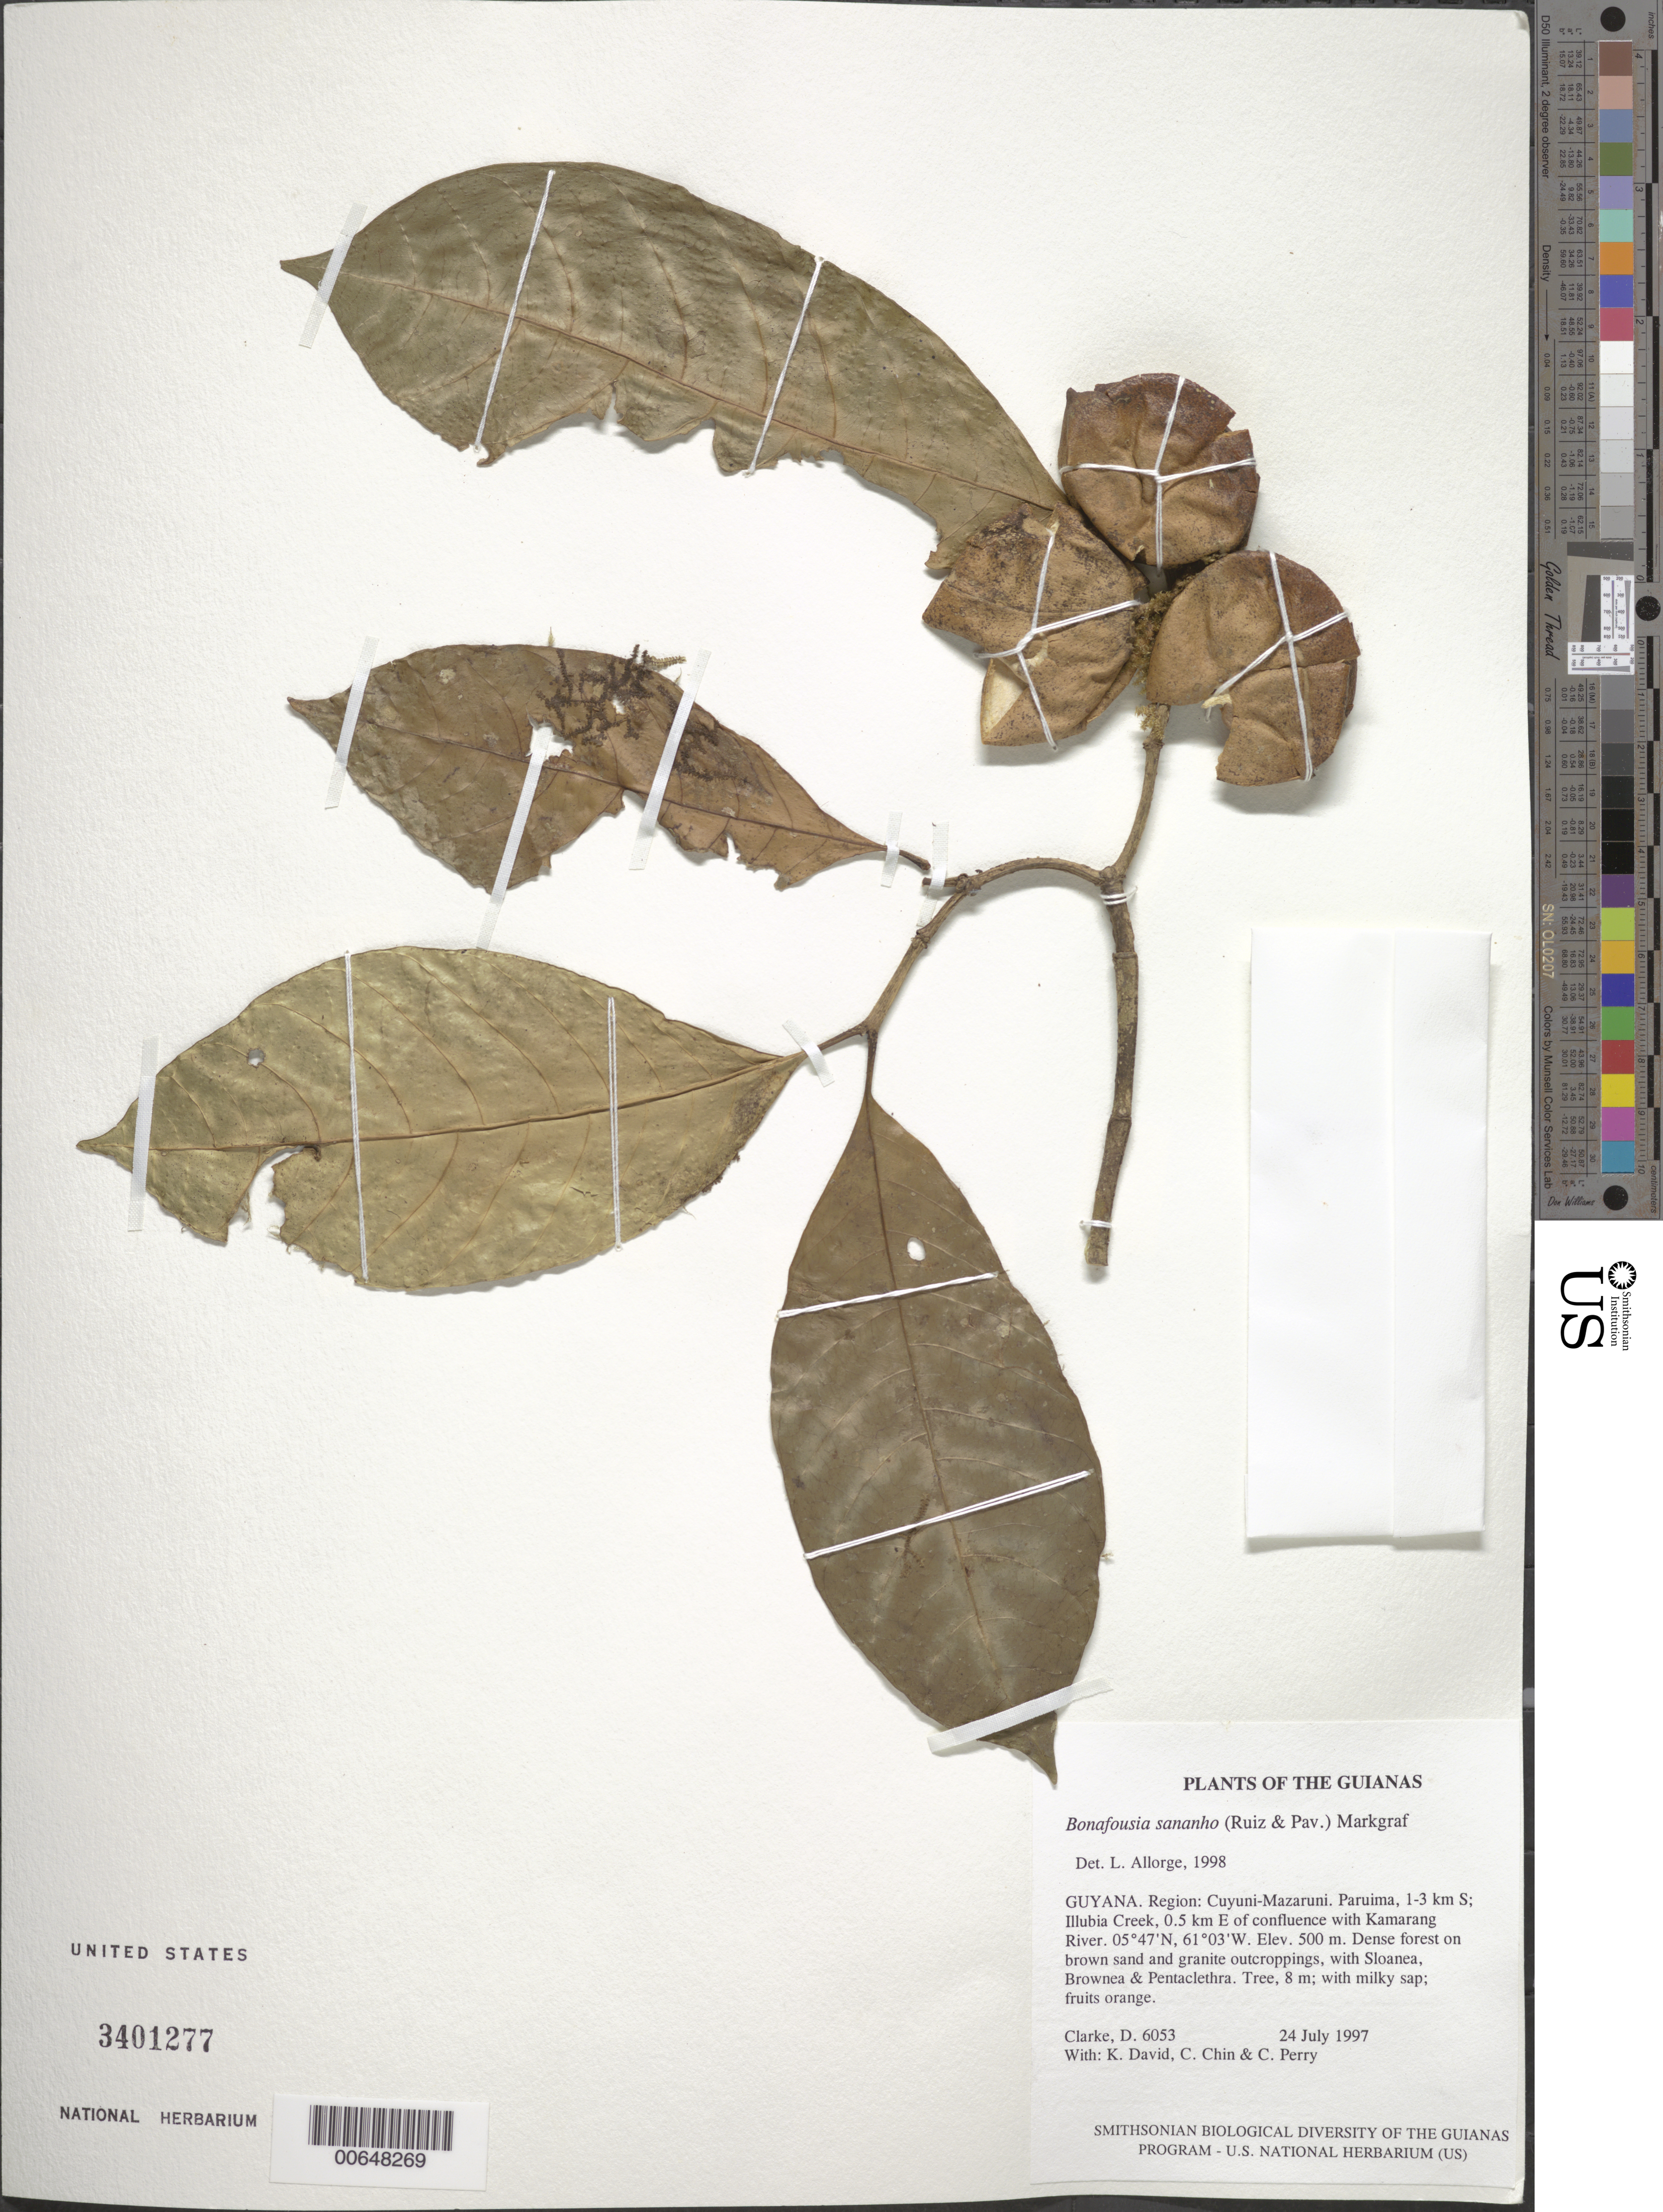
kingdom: Plantae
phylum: Tracheophyta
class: Magnoliopsida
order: Gentianales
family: Apocynaceae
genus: Bonafousia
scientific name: Bonafousia sananho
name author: (Ruiz & Pav.) Markgr.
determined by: Allorge, L.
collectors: H. D. Clarke, K. David, C. Chin & C. Perry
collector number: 6053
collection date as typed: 24 July 1997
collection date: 1997-07-24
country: Guyana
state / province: Cuyuni-Mazaruni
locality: Paruima, 1-3 km S; Illubia Creek, 0.5 km E of confluence with Kamarang River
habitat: Dense forest on brown sand and granite outcroppings, with Sloanea, Brownea & Pentaclethra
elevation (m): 500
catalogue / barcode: US 3401277